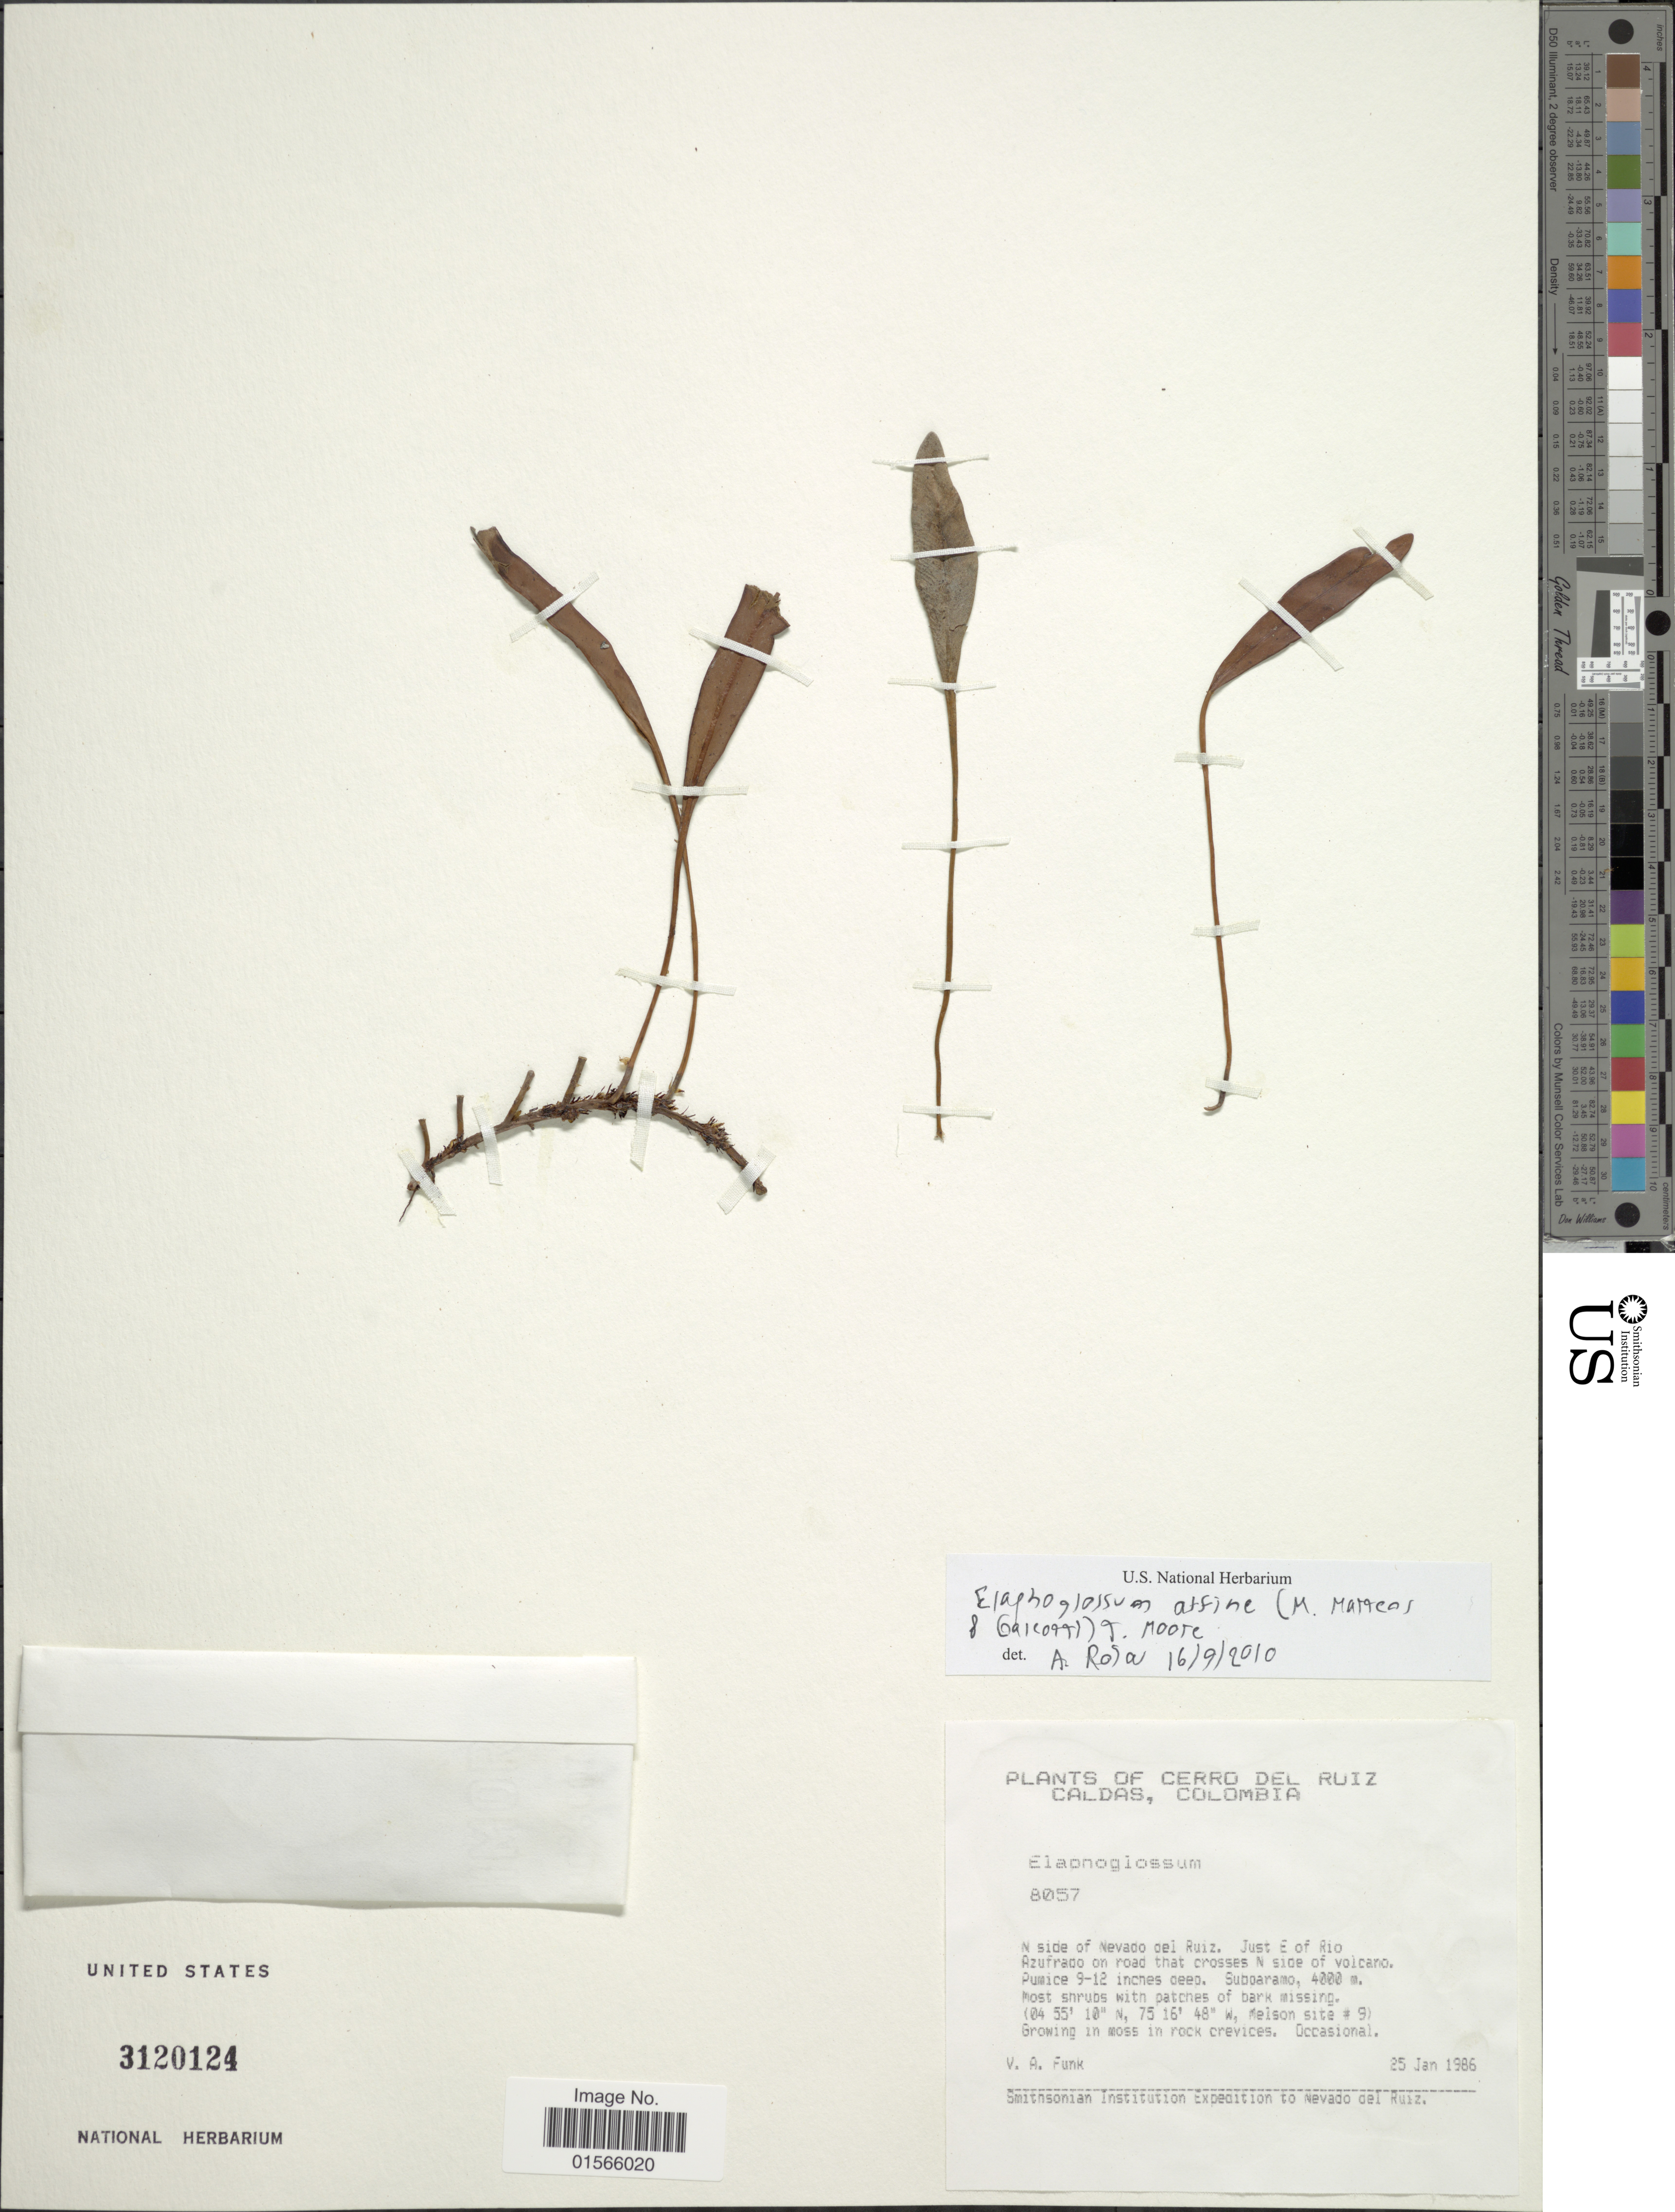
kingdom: Plantae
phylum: Tracheophyta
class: Polypodiopsida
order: Polypodiales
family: Dryopteridaceae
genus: Elaphoglossum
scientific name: Elaphoglossum affine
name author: (M. Martens & Galeotti) T. Moore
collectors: V. Funk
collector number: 8057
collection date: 1986-01-25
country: Colombia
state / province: Caldas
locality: Cerro del Ruiz Caldas, N side of Nevado del Ruiz. Just E of Rio Azufrago on road that crosses N side of volcano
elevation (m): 4000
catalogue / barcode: US 3120124